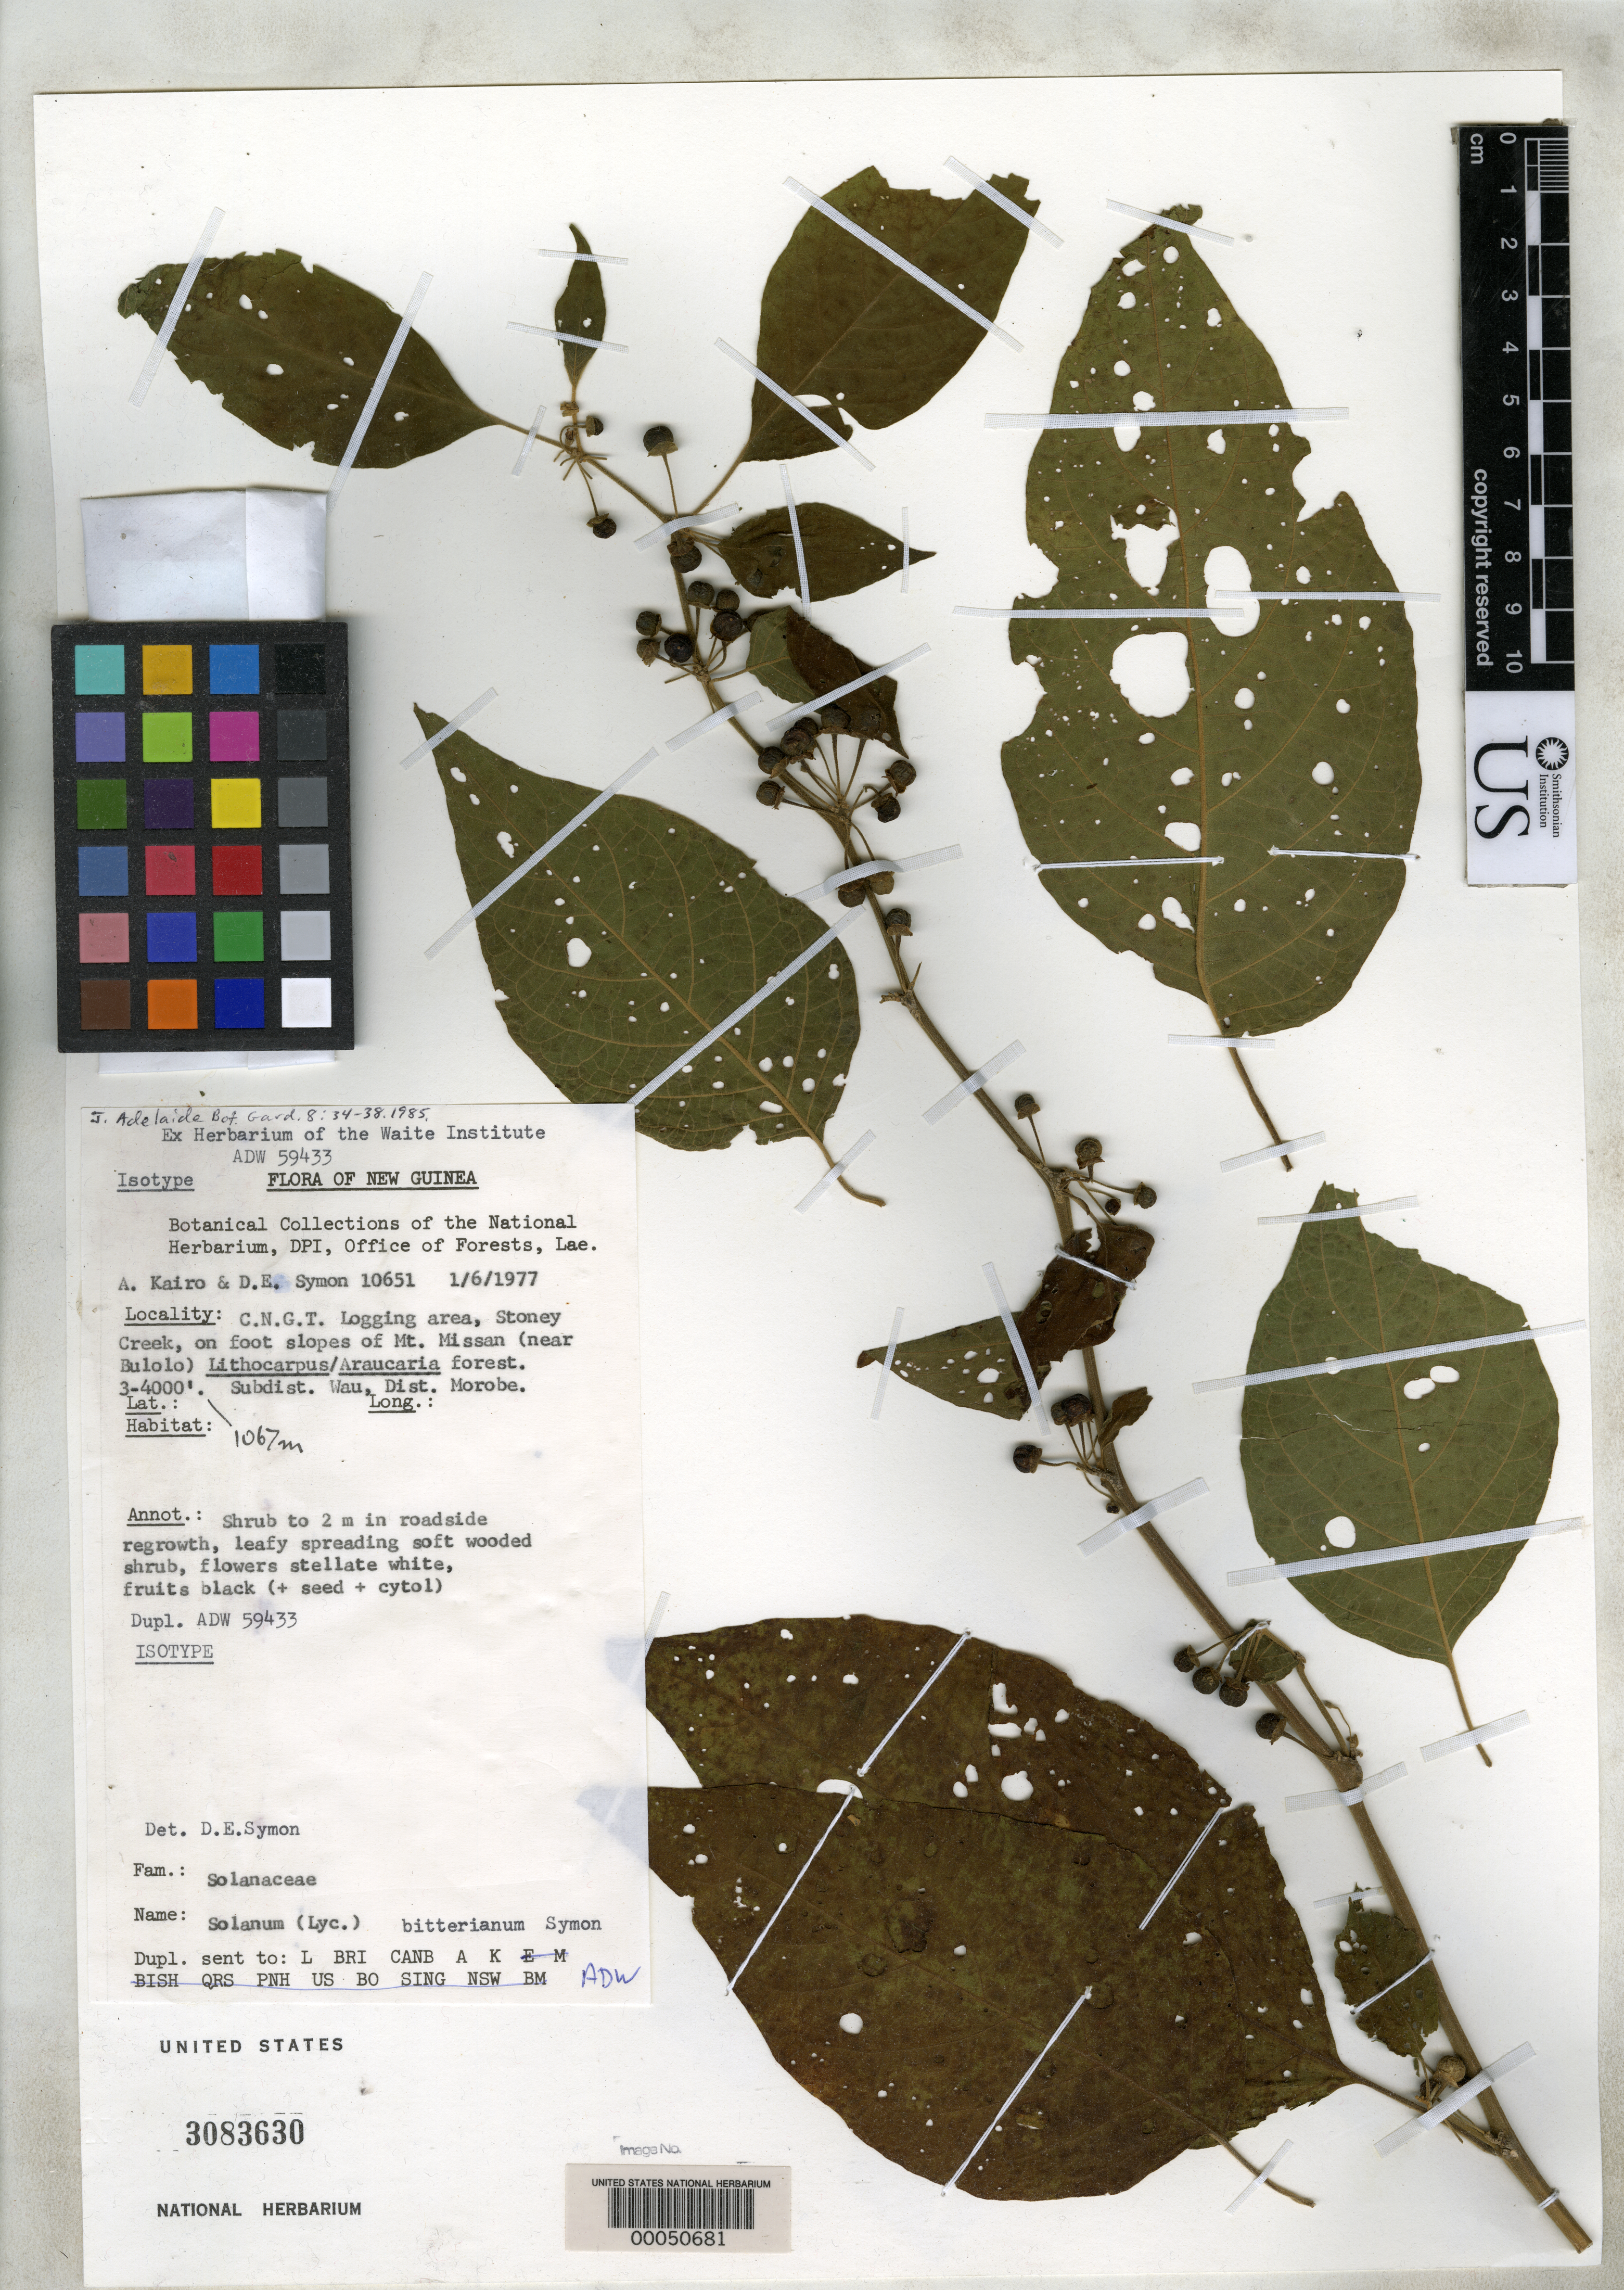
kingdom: Plantae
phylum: Tracheophyta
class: Magnoliopsida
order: Solanales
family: Solanaceae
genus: Solanum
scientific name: Solanum bitterianum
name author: Symon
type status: Isotype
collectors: A. Kairo & D. Symon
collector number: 10651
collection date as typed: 05 Jan 1977 or 01 May 1977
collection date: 1977-01-05 or 1977-05-01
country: Papua New Guinea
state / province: Morobe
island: New Guinea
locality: Wau subdistrict, C.N.G.T., Stoney Creek, on foot slopes of Mount Missan near Bulolo.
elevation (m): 1067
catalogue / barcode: US 3083630